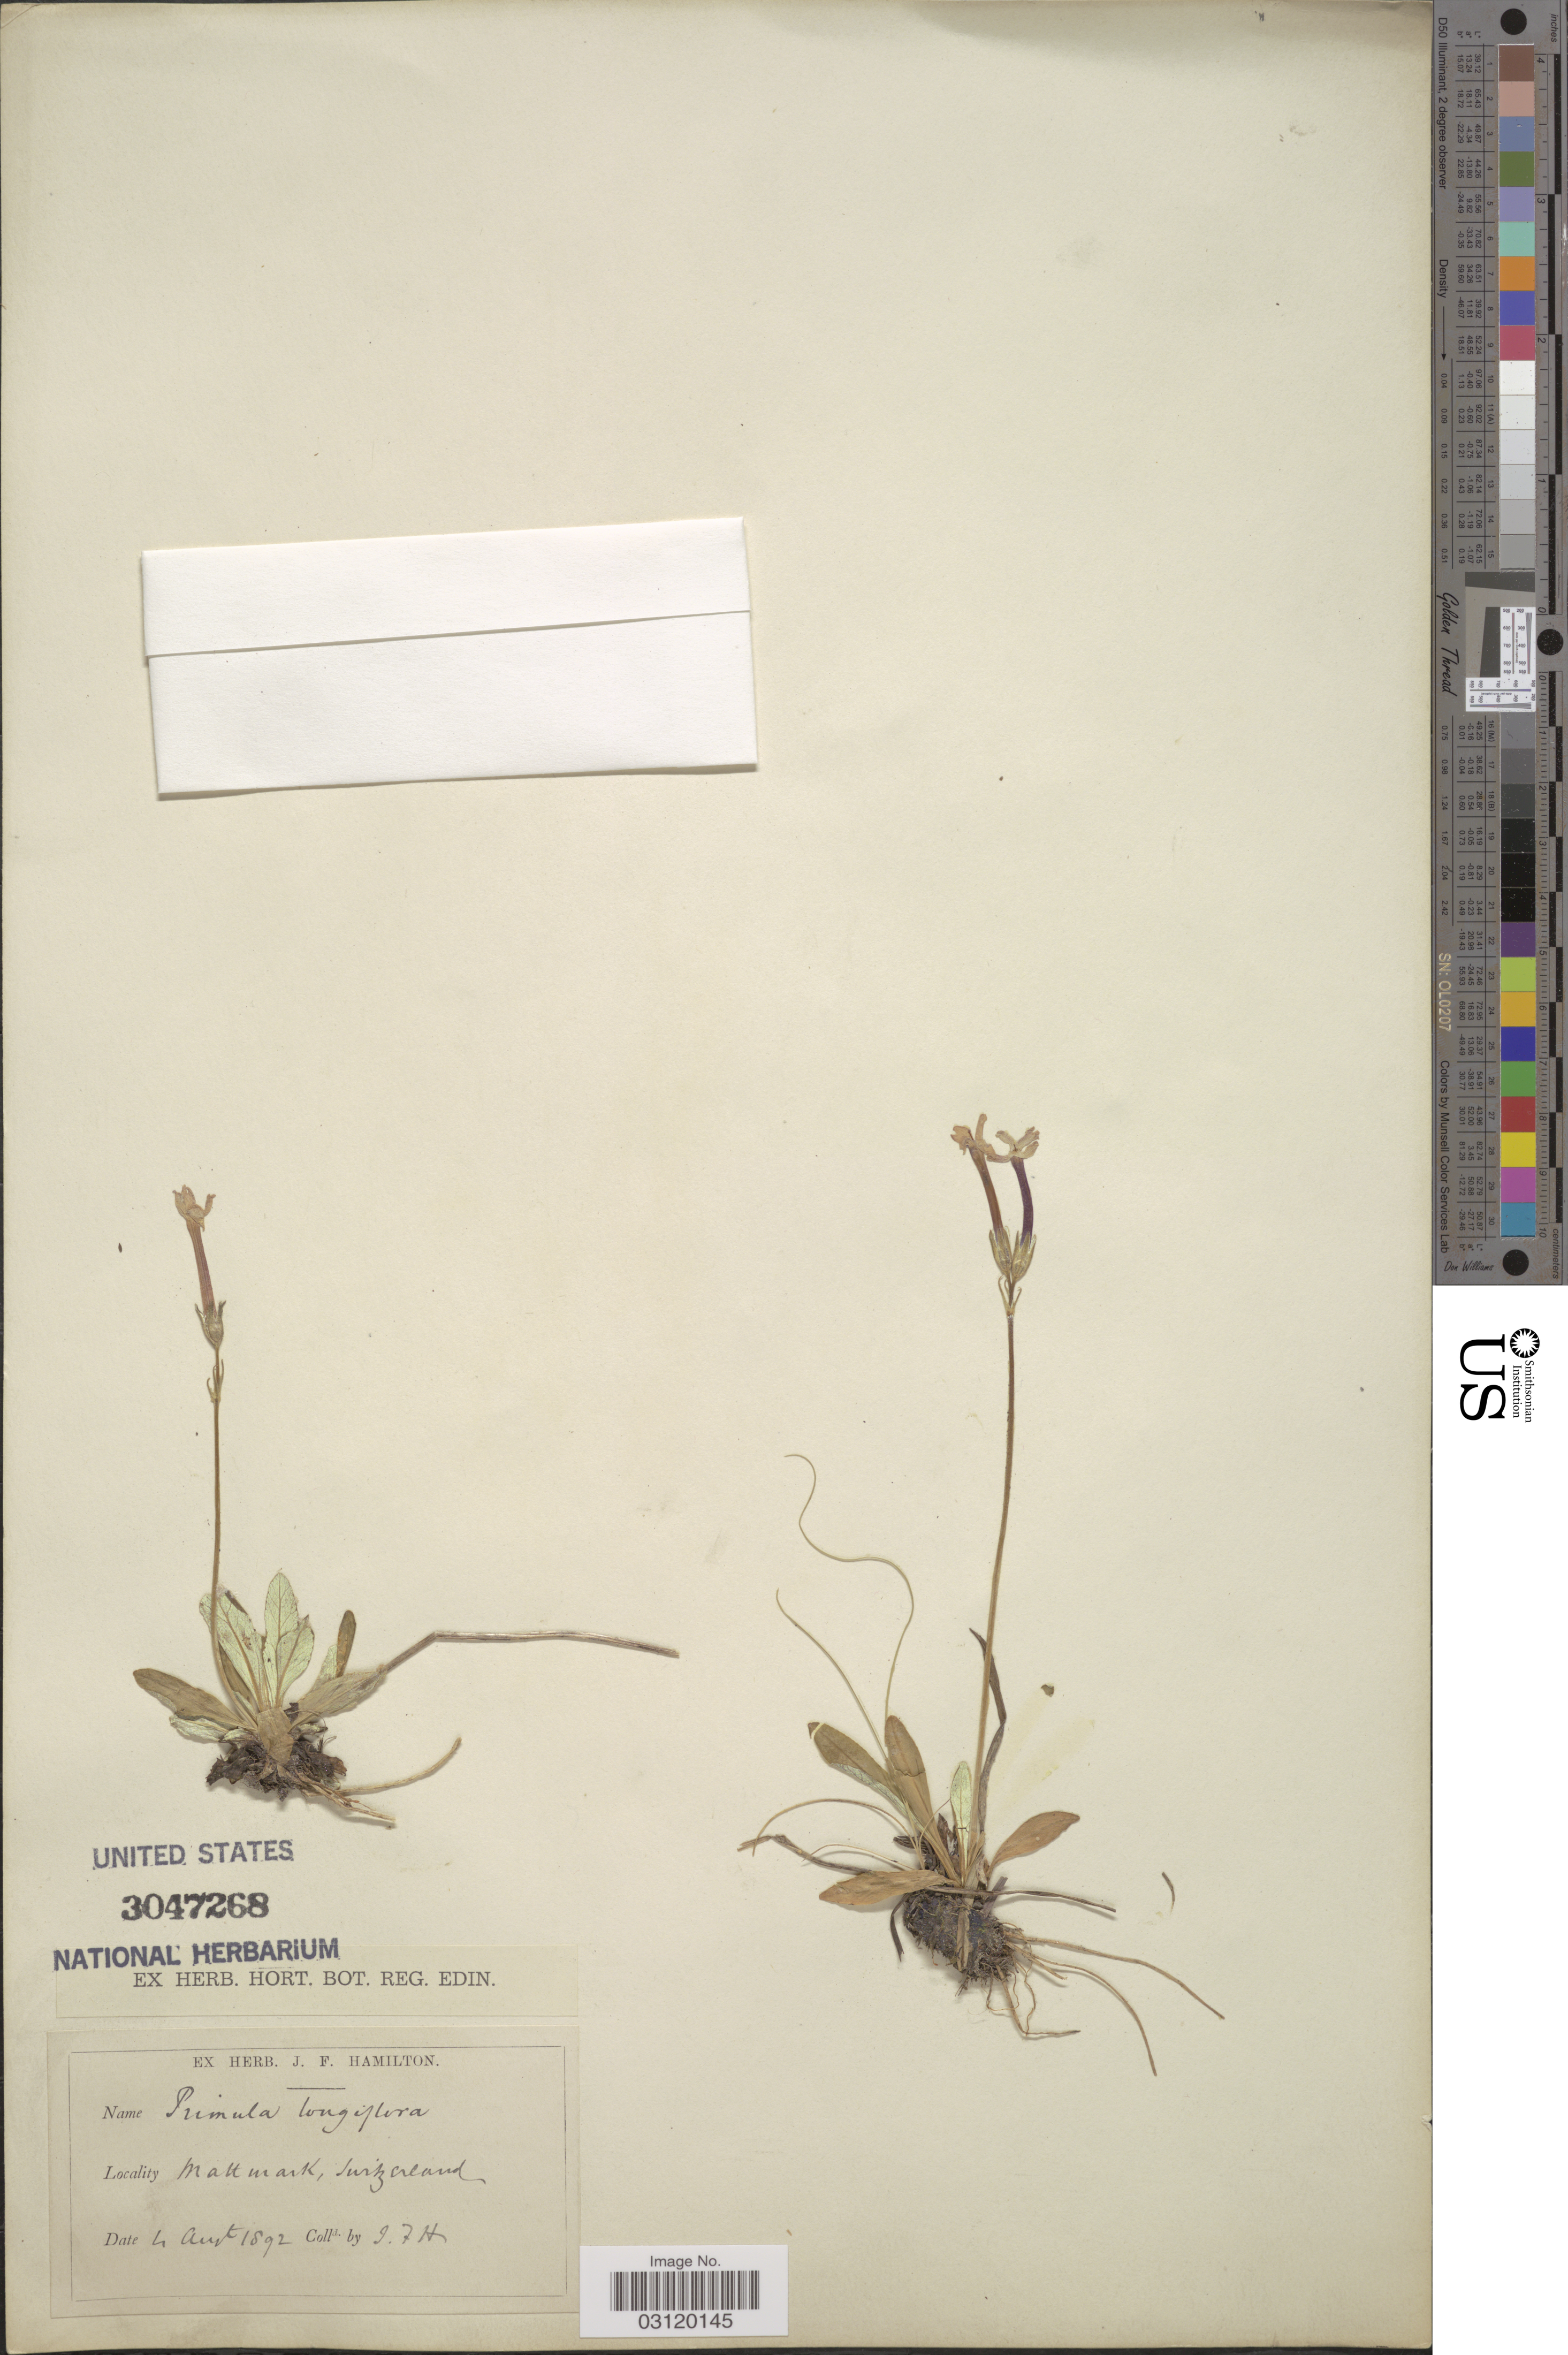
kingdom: Plantae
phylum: Tracheophyta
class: Magnoliopsida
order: Ericales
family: Primulaceae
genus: Primula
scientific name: Primula longiflora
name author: All.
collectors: J. Hamilton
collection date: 1892-08-04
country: Switzerland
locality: Matt mark.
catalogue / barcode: US 3047268